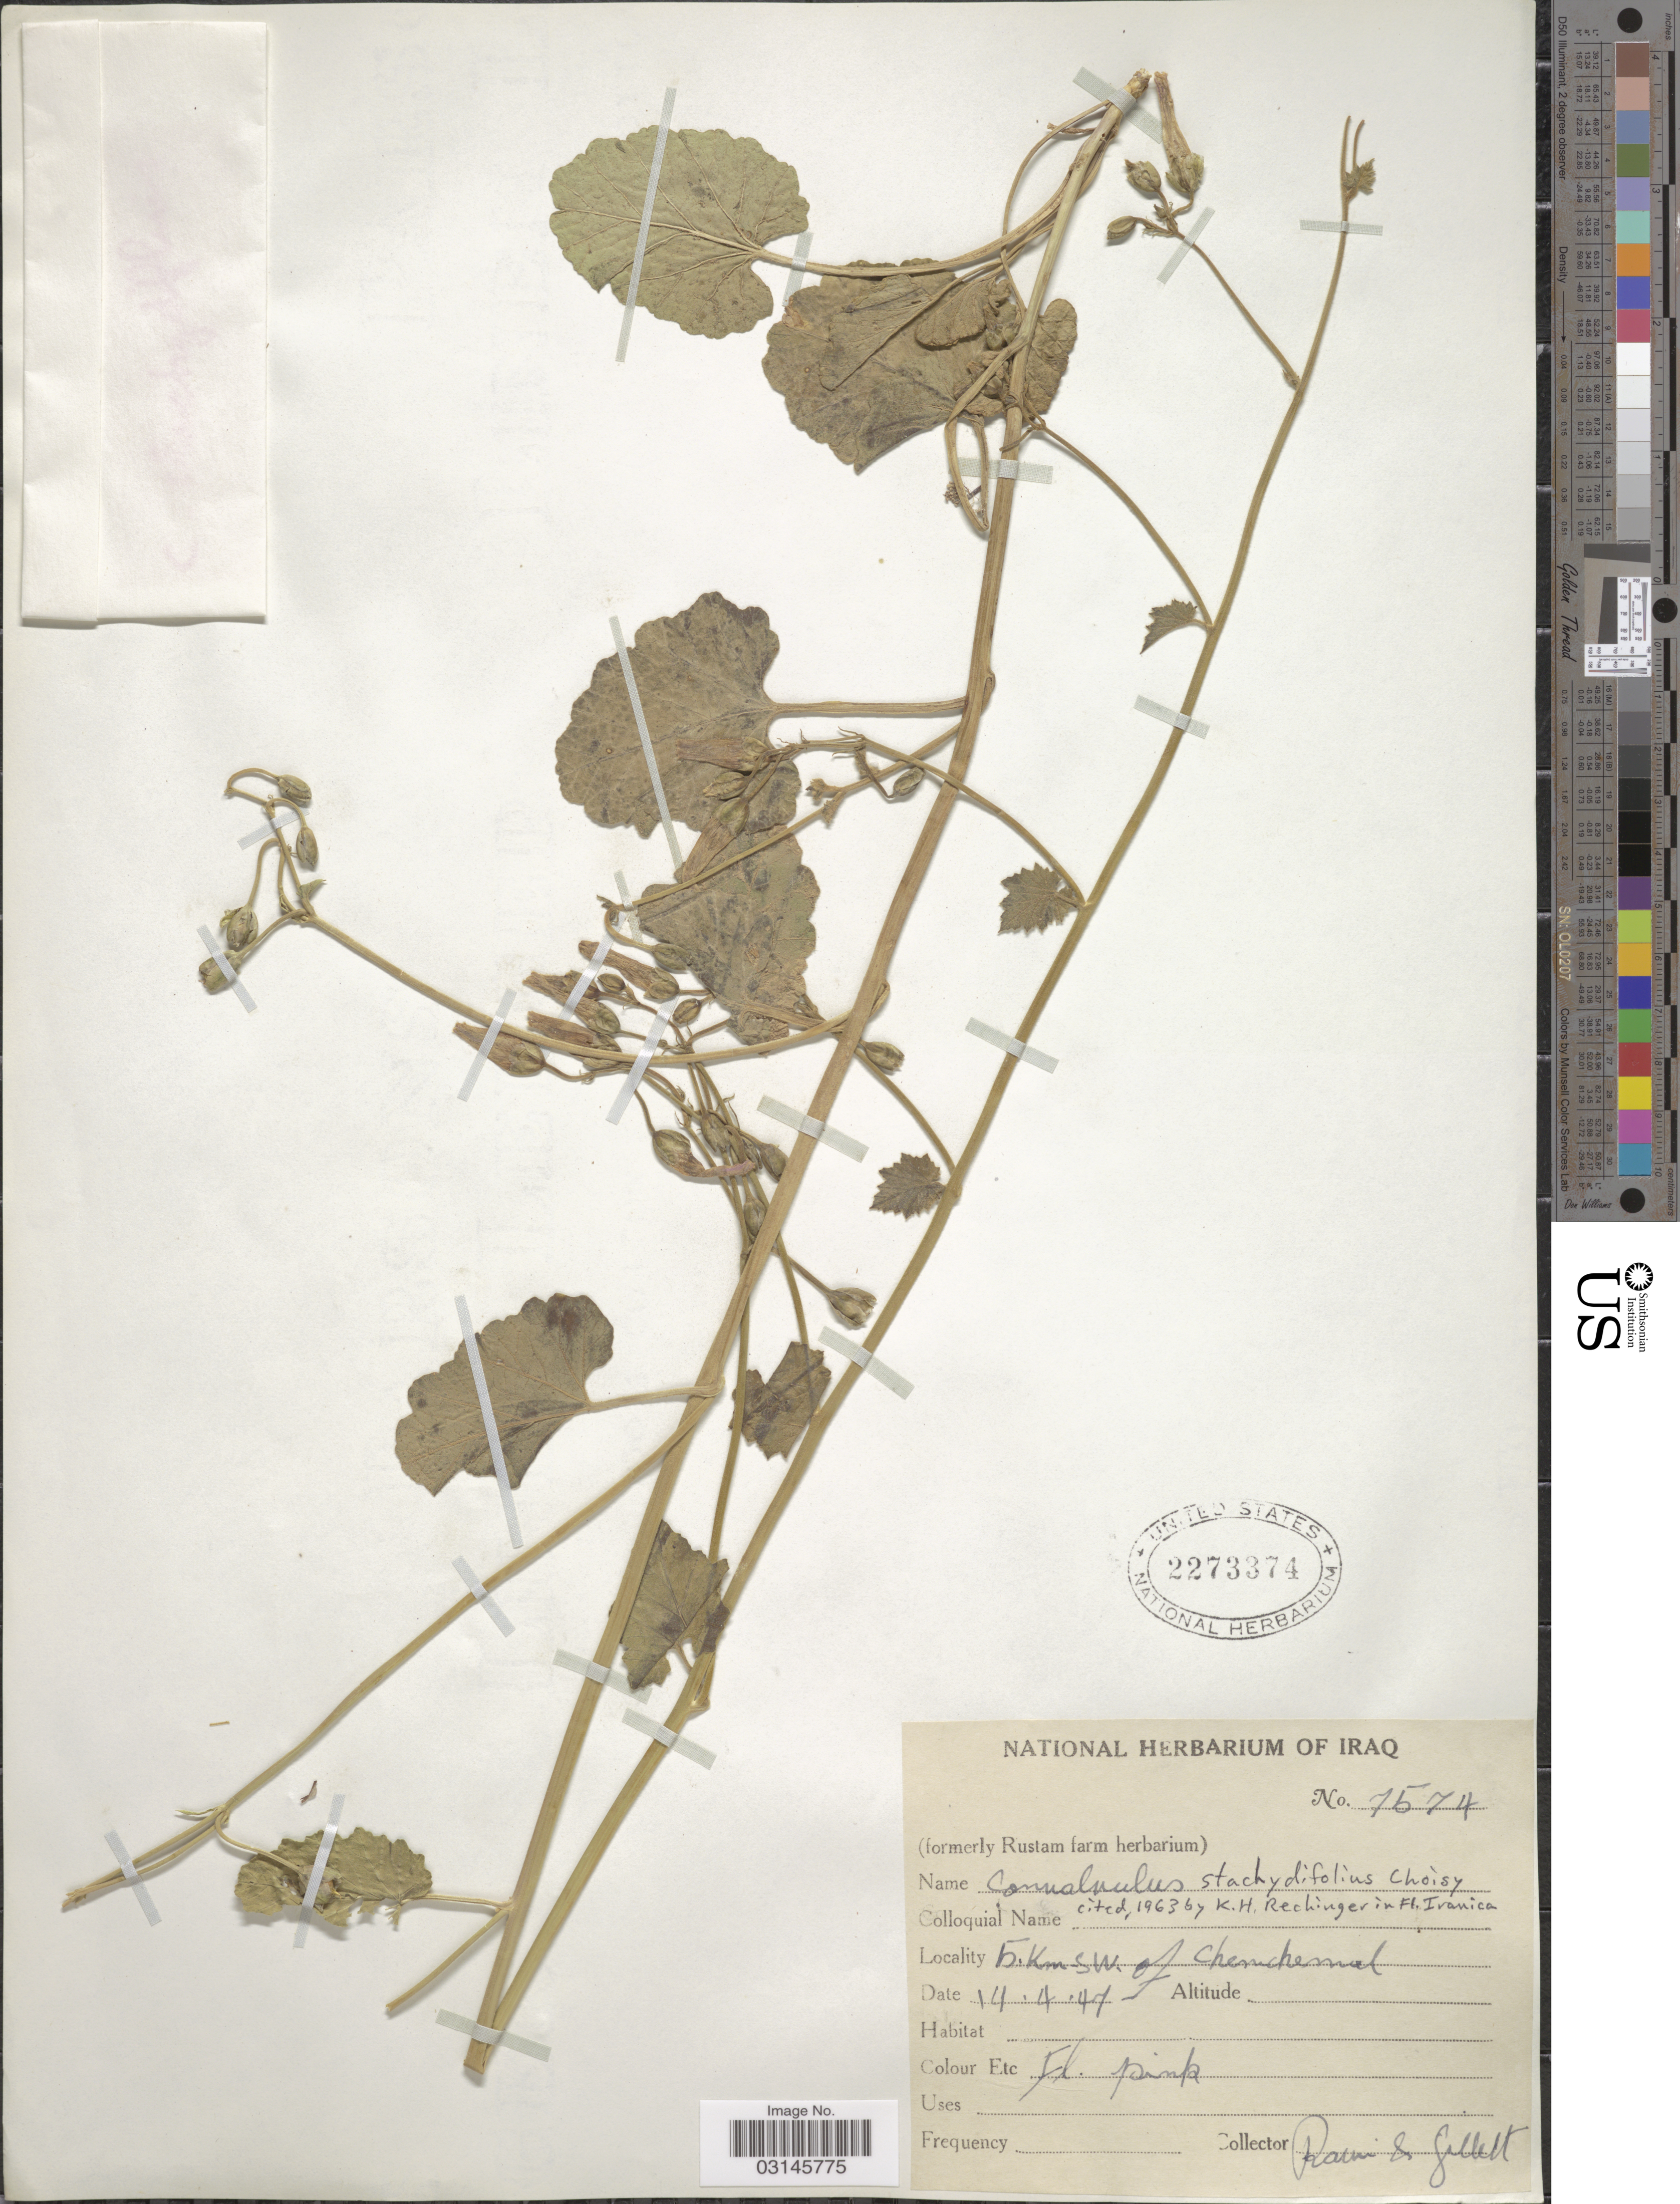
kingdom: Plantae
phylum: Tracheophyta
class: Magnoliopsida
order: Solanales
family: Convolvulaceae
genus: Convolvulus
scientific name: Convolvulus stachydifolius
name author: Choisy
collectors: -. Rawi & Gillett, --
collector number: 7574*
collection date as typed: Transcribed d/m/y: 14/4/47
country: Iraq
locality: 5 Km SW of Chemchemal.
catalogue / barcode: US 2273374